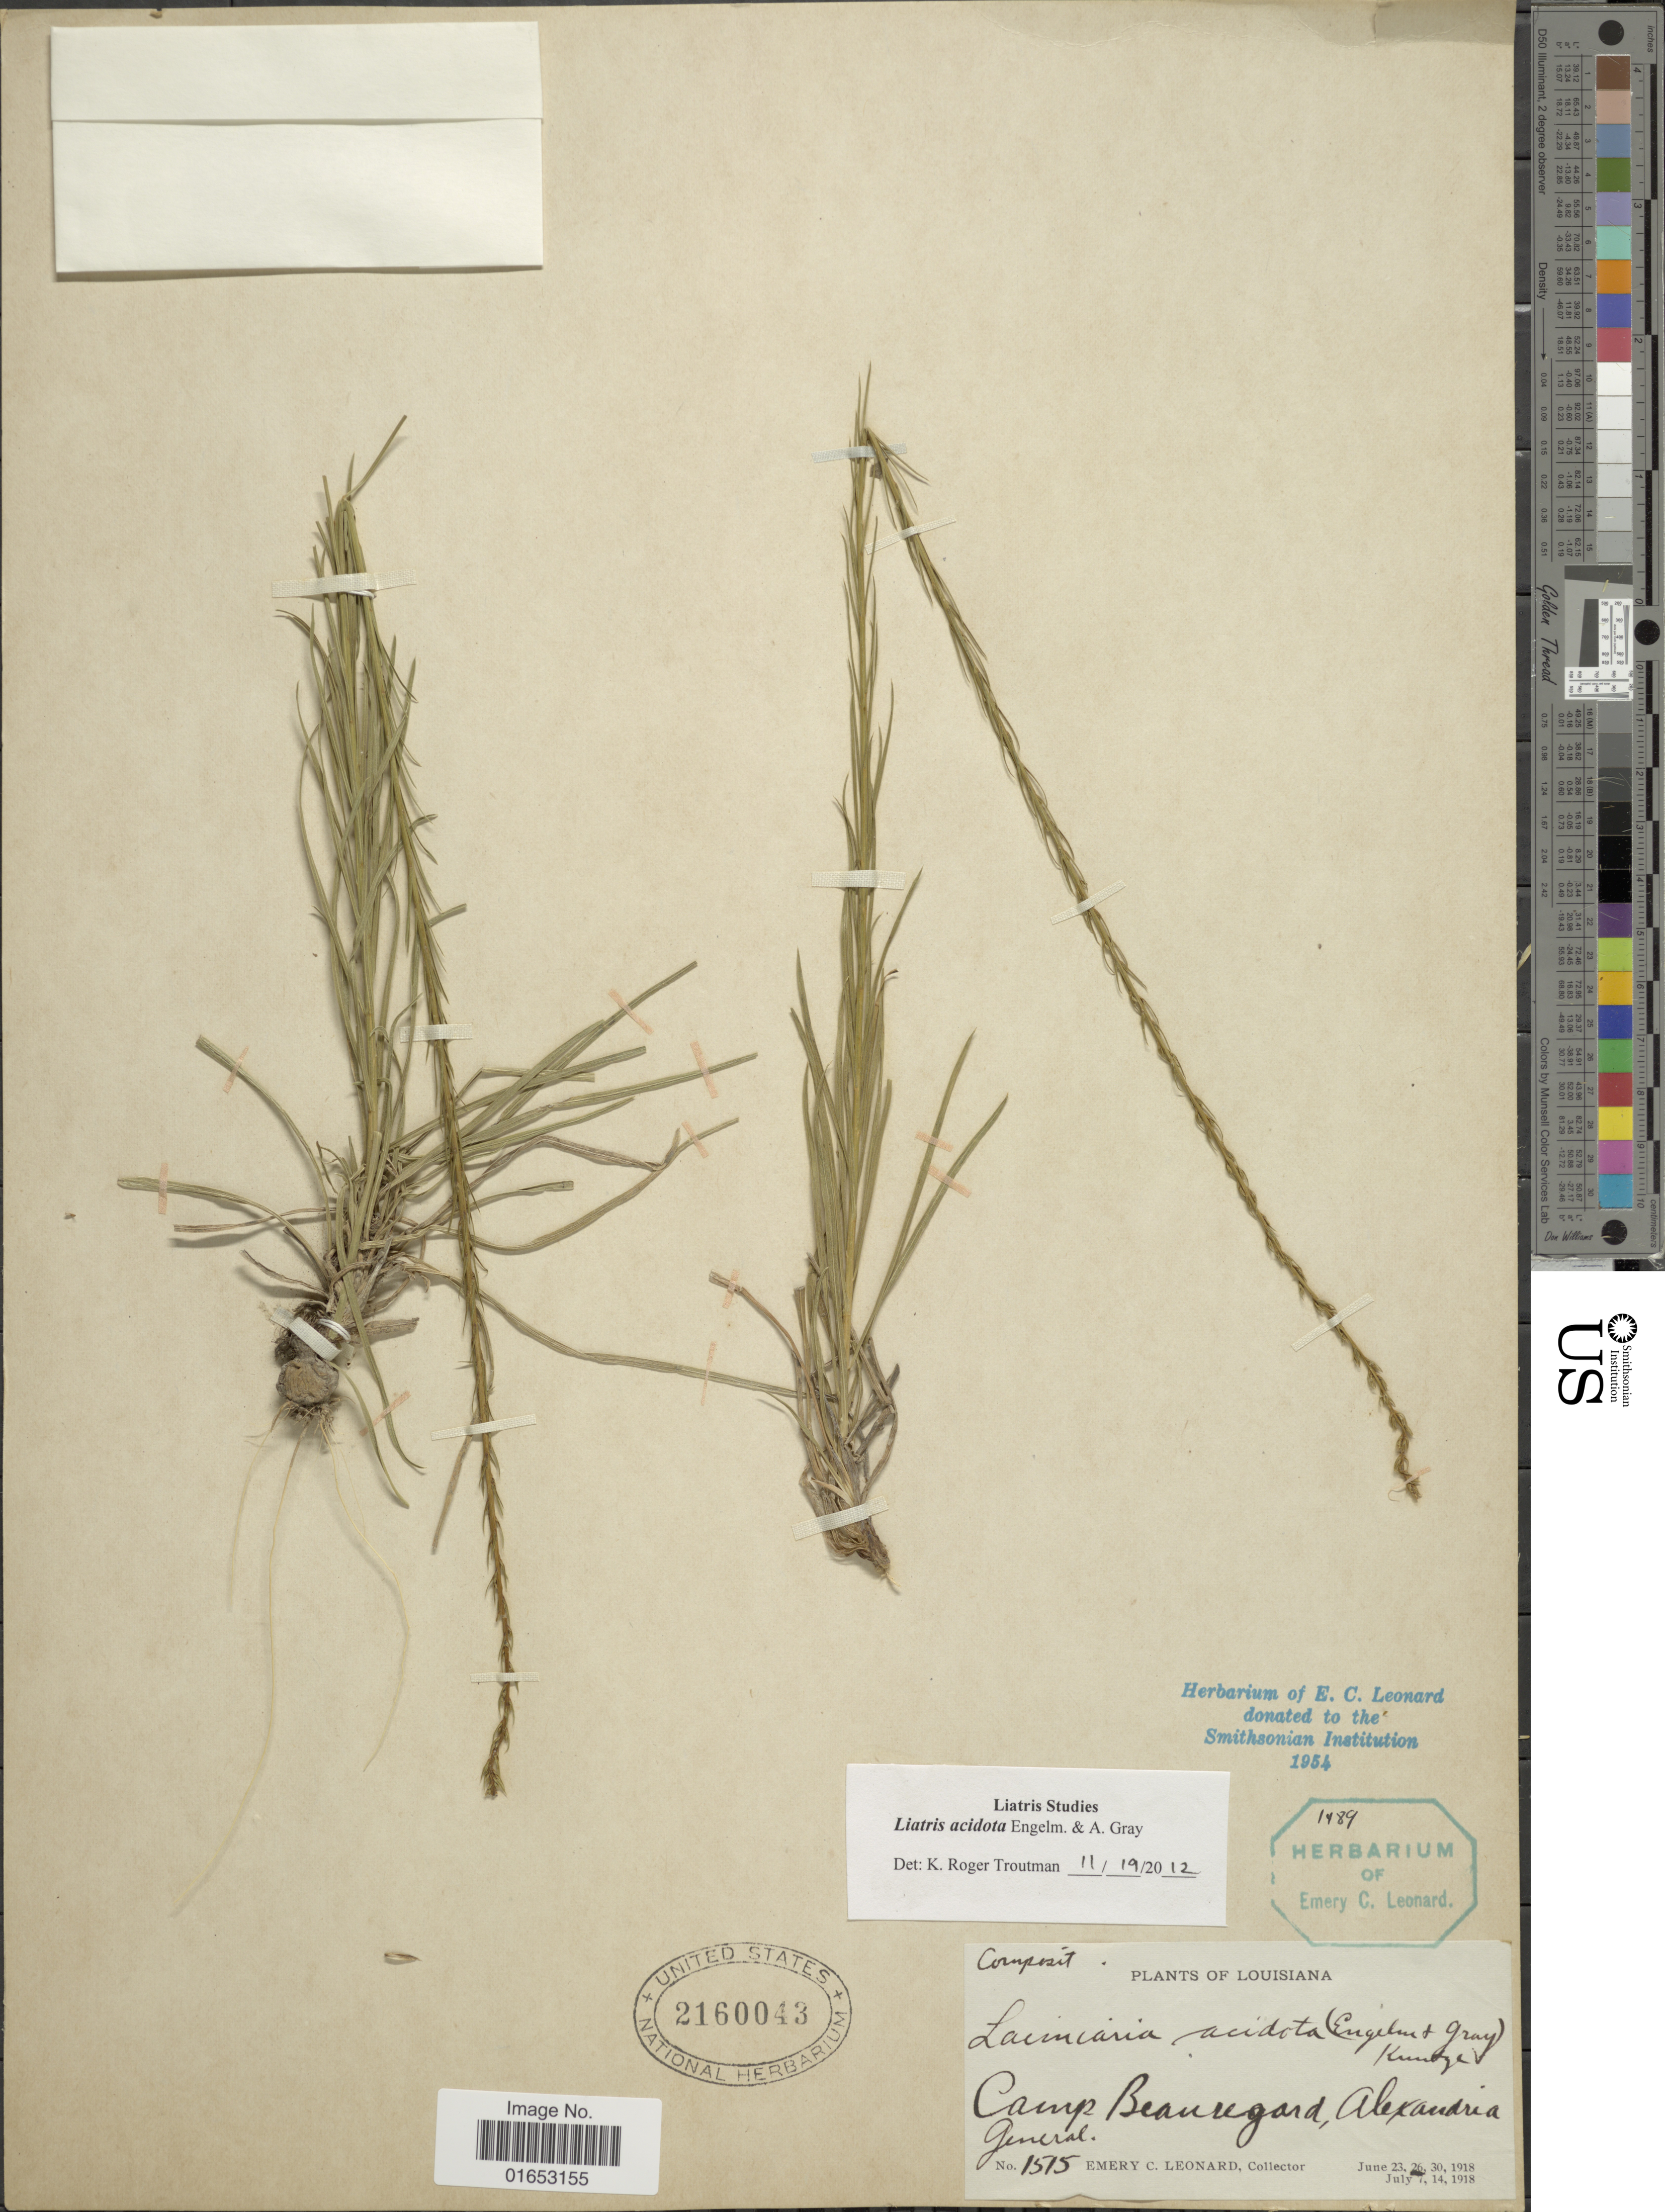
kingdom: Plantae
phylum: Tracheophyta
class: Magnoliopsida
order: Asterales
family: Asteraceae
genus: Liatris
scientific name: Liatris acidota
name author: Engelm. & A. Gray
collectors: E. C. Leonard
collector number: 1515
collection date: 1918-06-26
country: United States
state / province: Louisiana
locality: General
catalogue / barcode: US 2160043